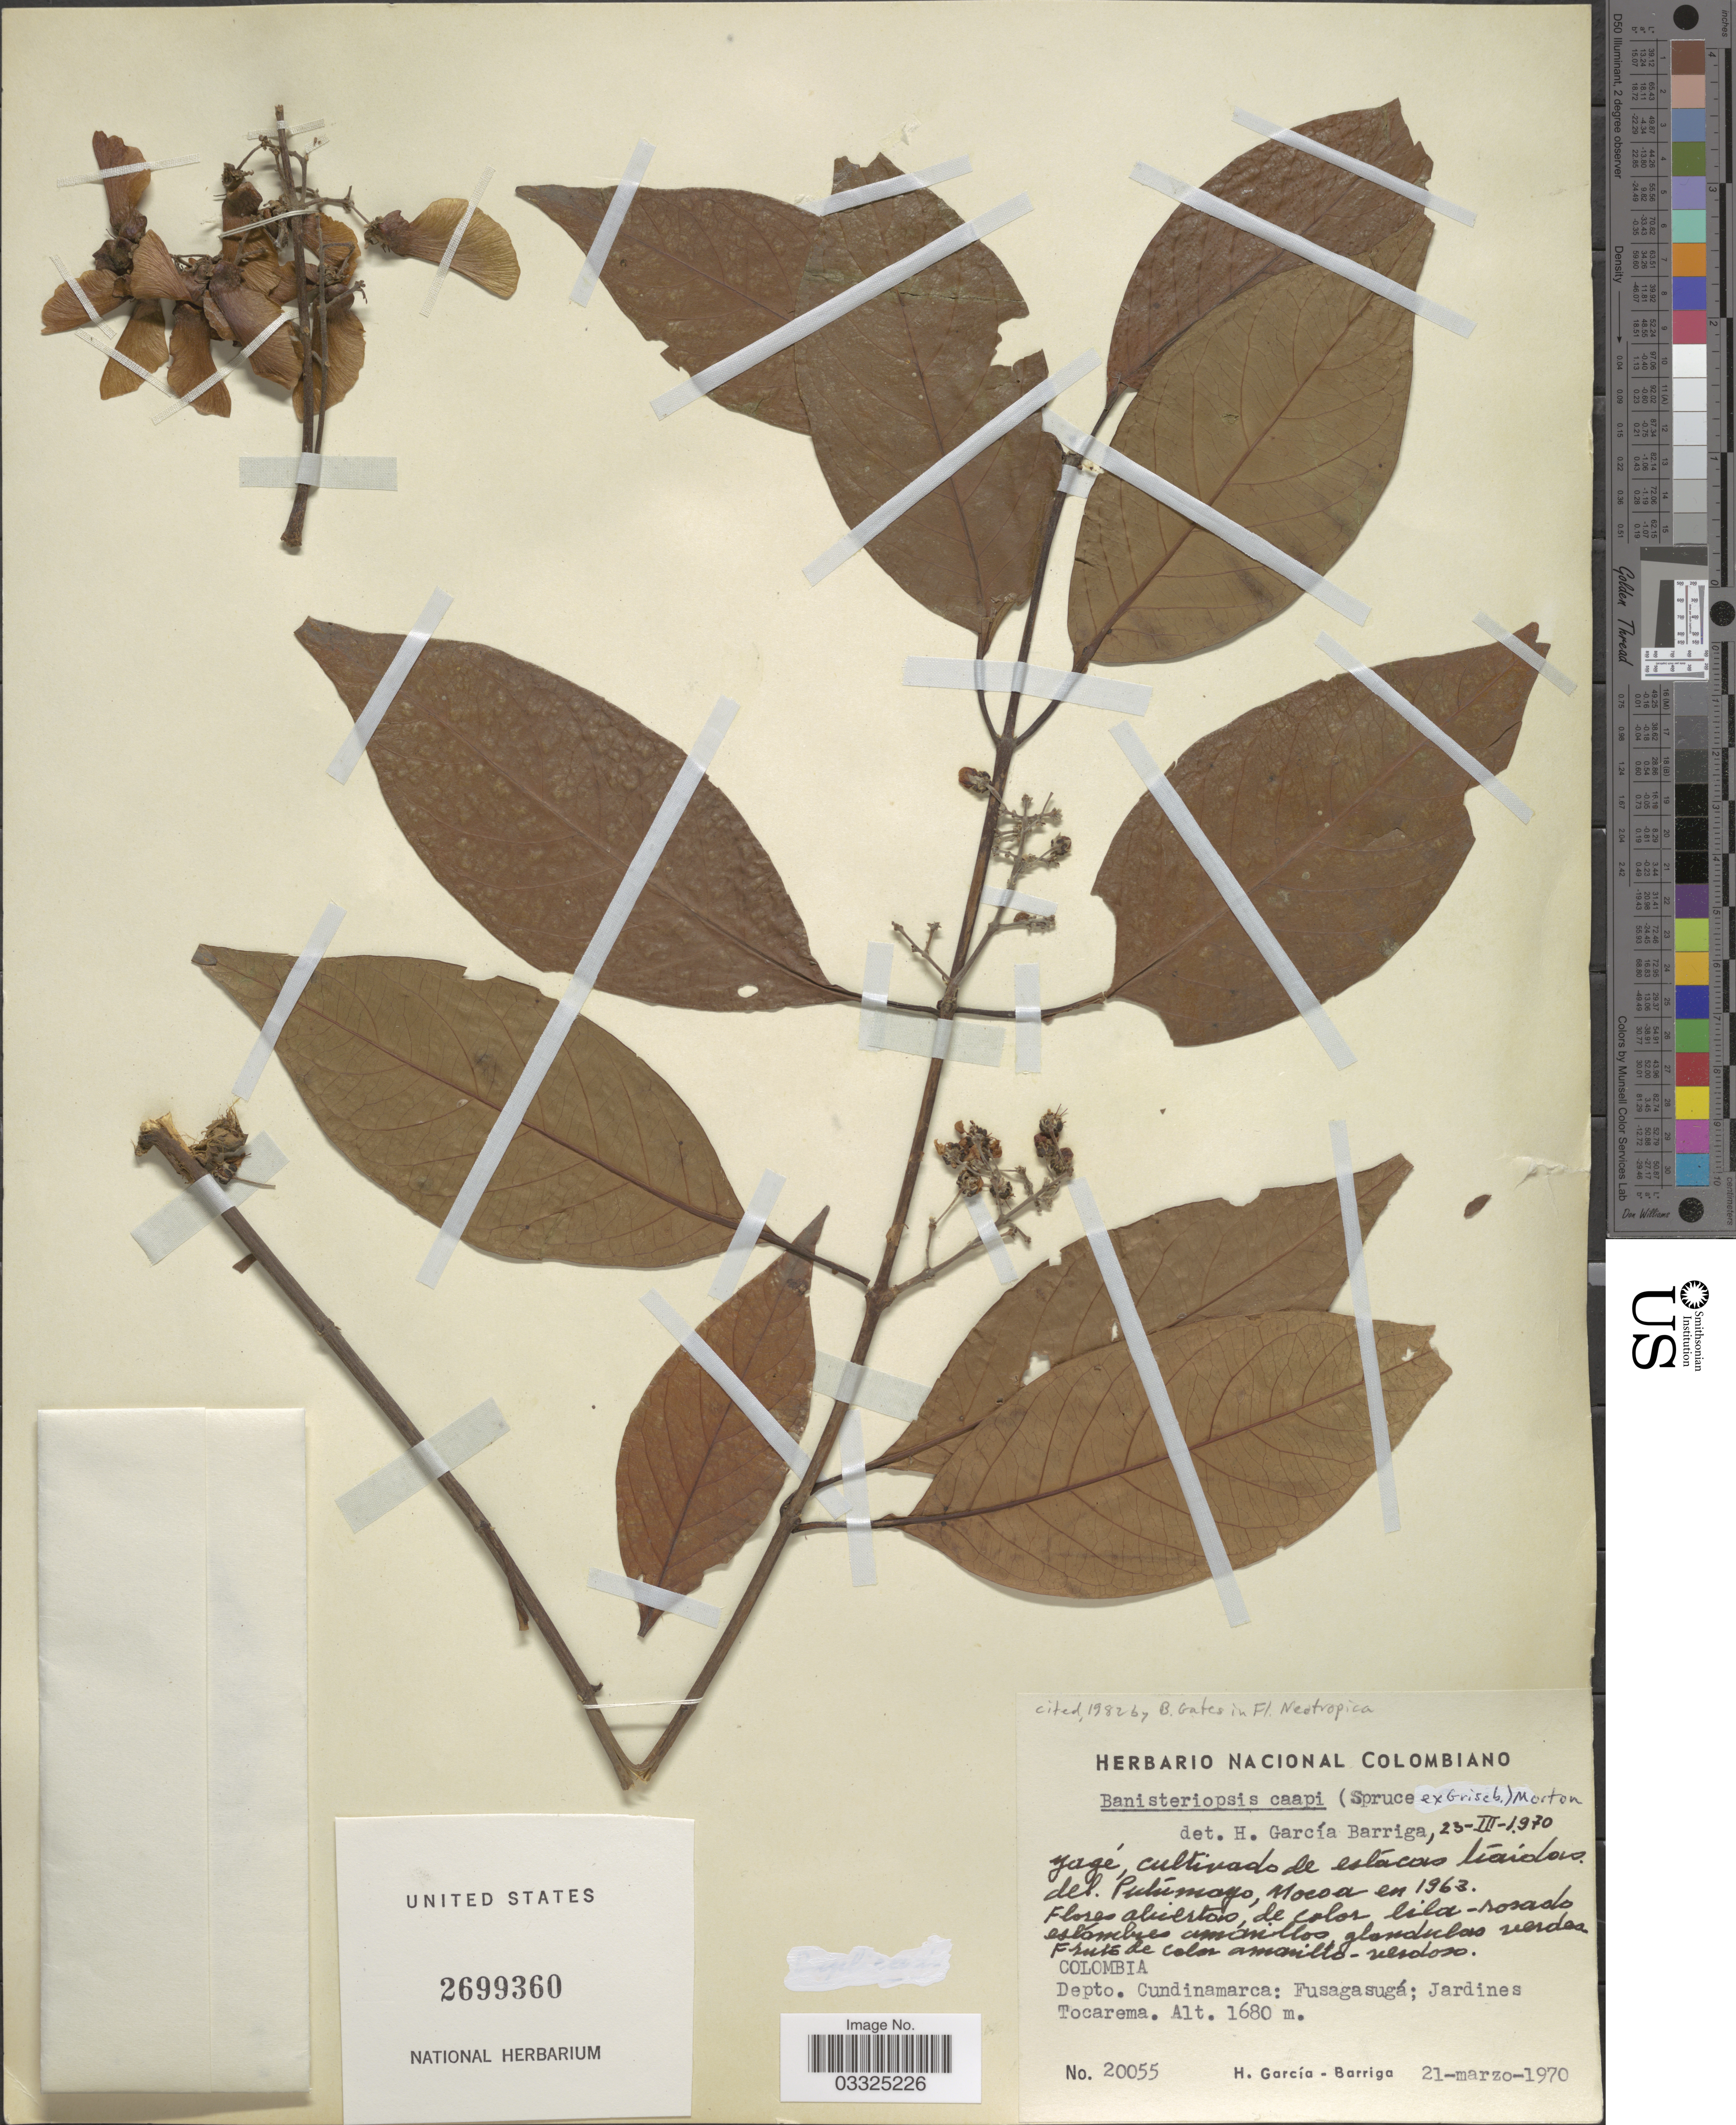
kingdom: Plantae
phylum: Tracheophyta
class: Magnoliopsida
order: Malpighiales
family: Malpighiaceae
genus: Banisteriopsis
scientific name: Banisteriopsis caapi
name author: (Spruce ex Griseb.) C.V. Morton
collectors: H. García Barriga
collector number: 20055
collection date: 1970-03-21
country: Colombia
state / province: Cundinamarca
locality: Depto. Cundinamarca: Fusagasugá; Jardines Tocarema.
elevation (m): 1680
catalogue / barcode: US 2699360